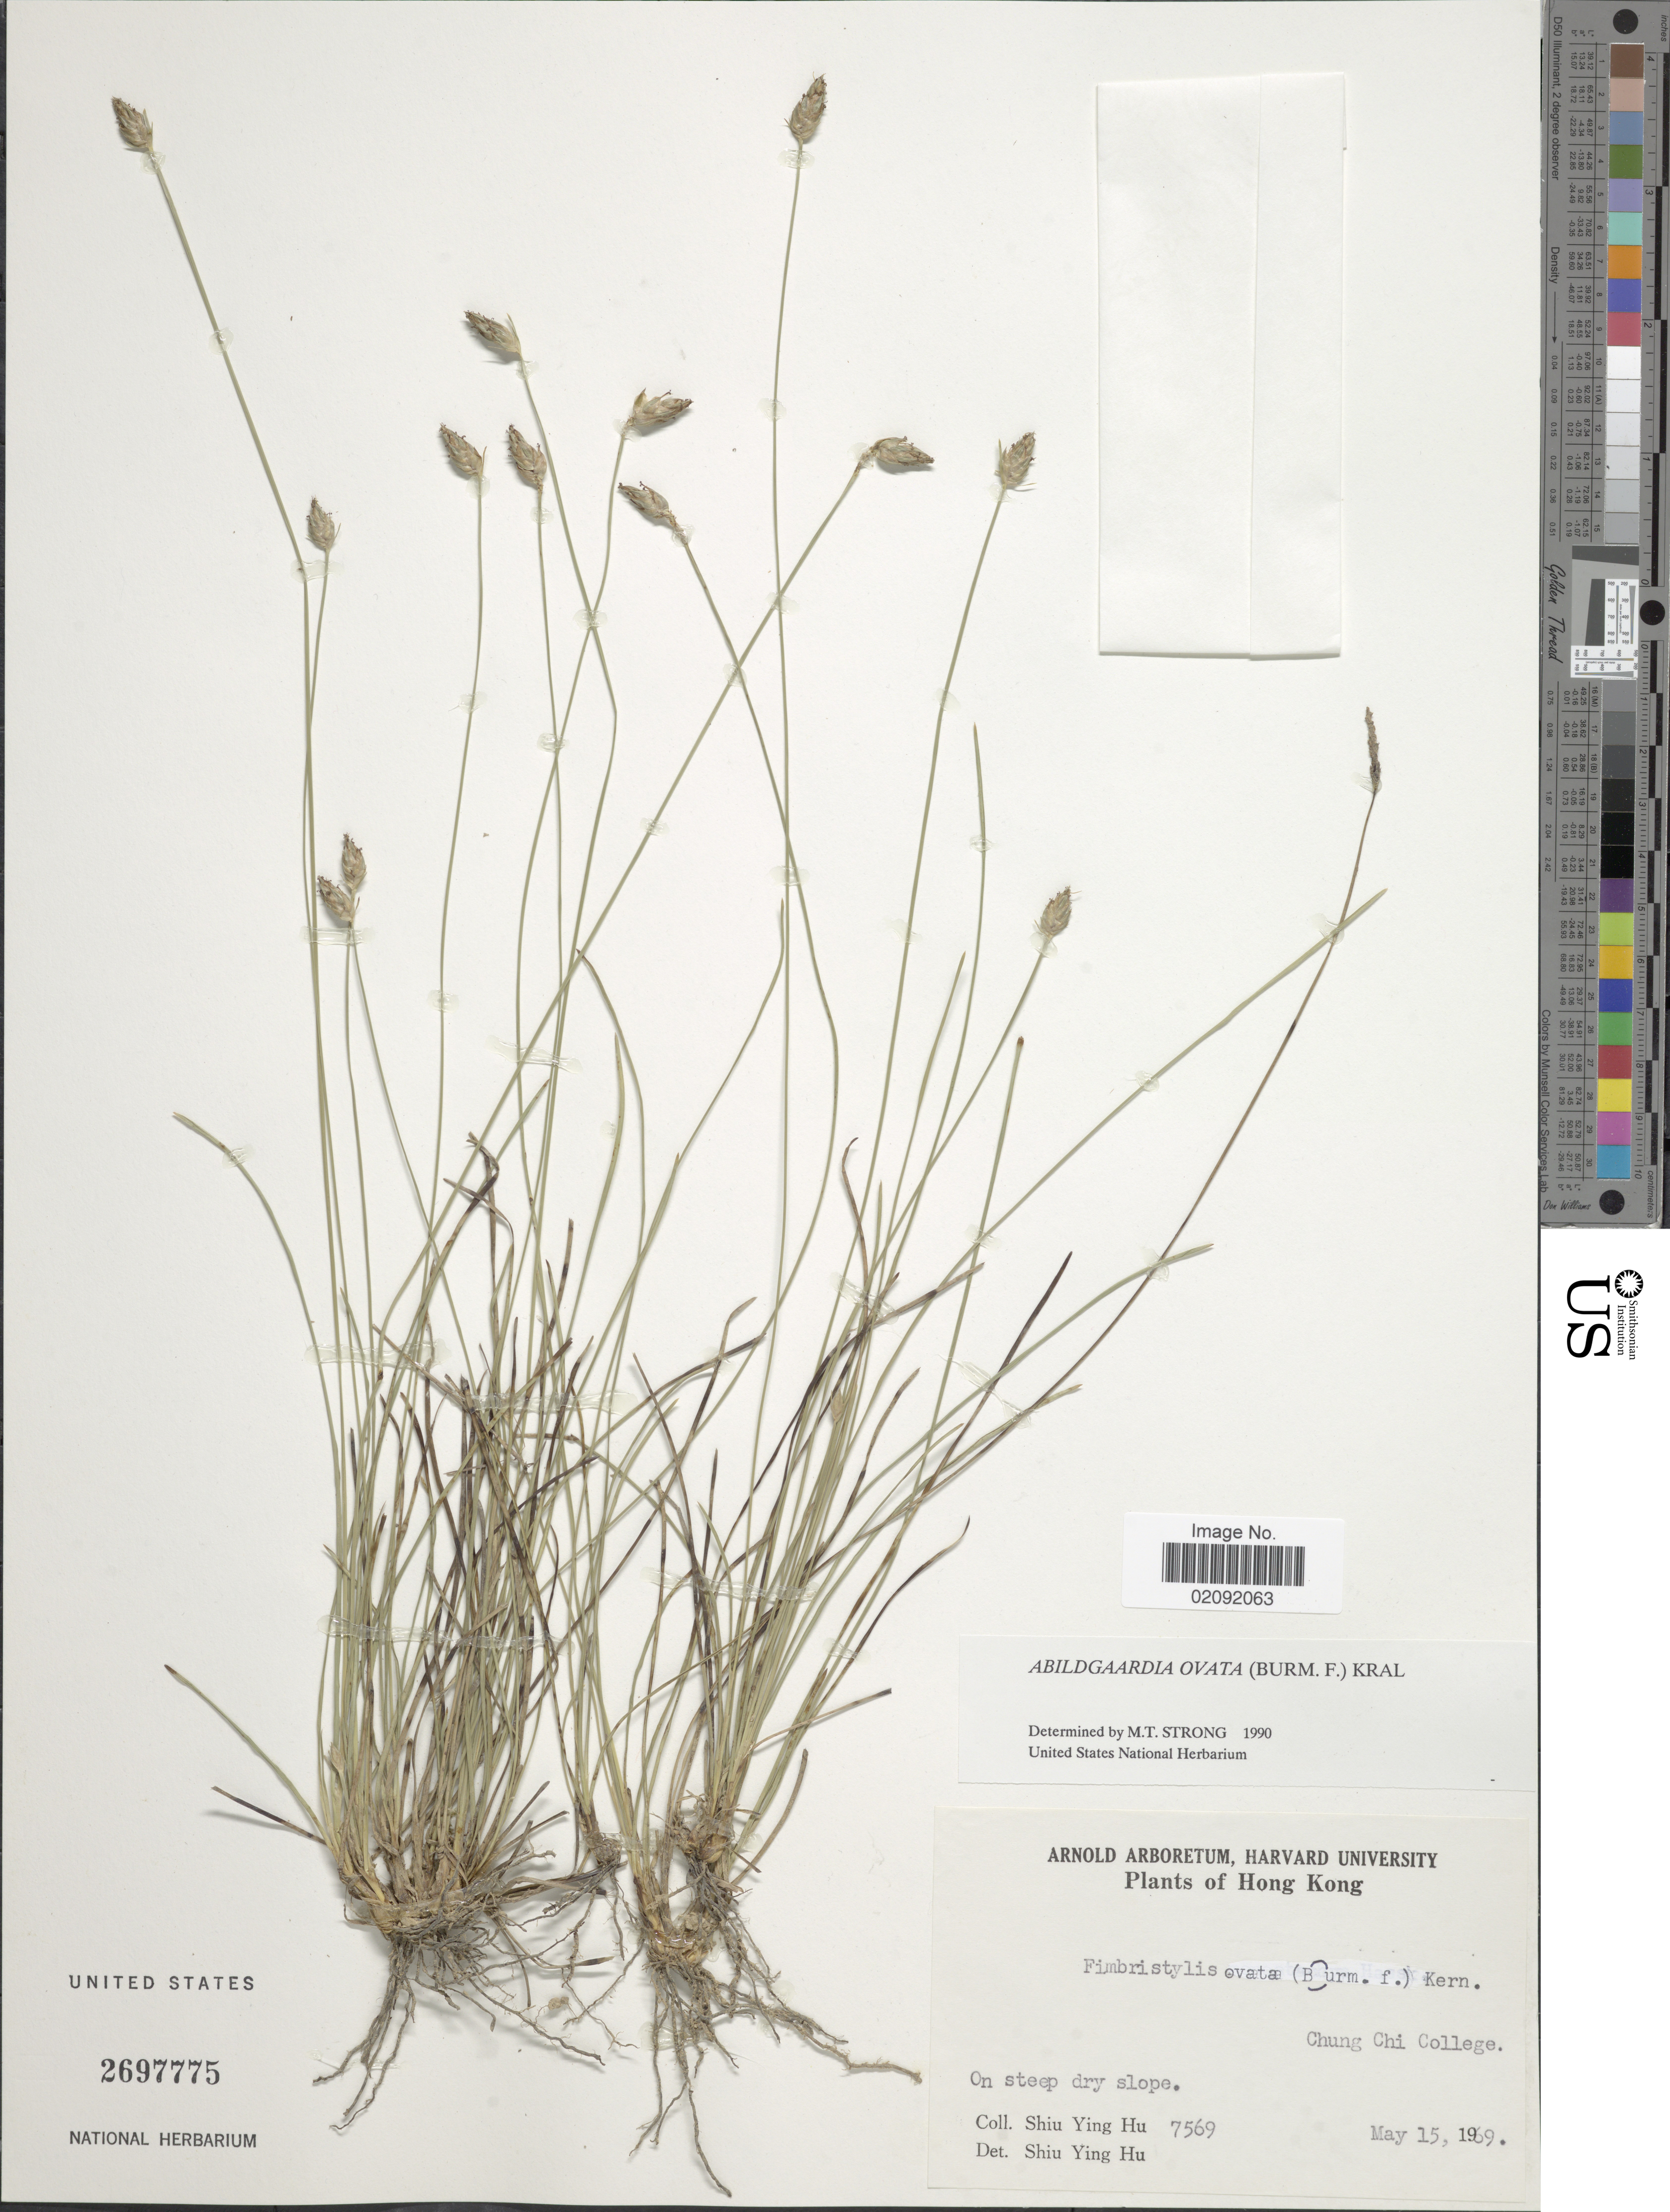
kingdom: Plantae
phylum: Tracheophyta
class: Liliopsida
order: Poales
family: Cyperaceae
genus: Abildgaardia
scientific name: Abildgaardia ovata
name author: (Burm. f.) Kral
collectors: S. Y. Hu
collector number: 7569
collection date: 1969-05-15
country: China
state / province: Hong Kong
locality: On steep dry slope, Chung Chi College.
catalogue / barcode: US 2697775